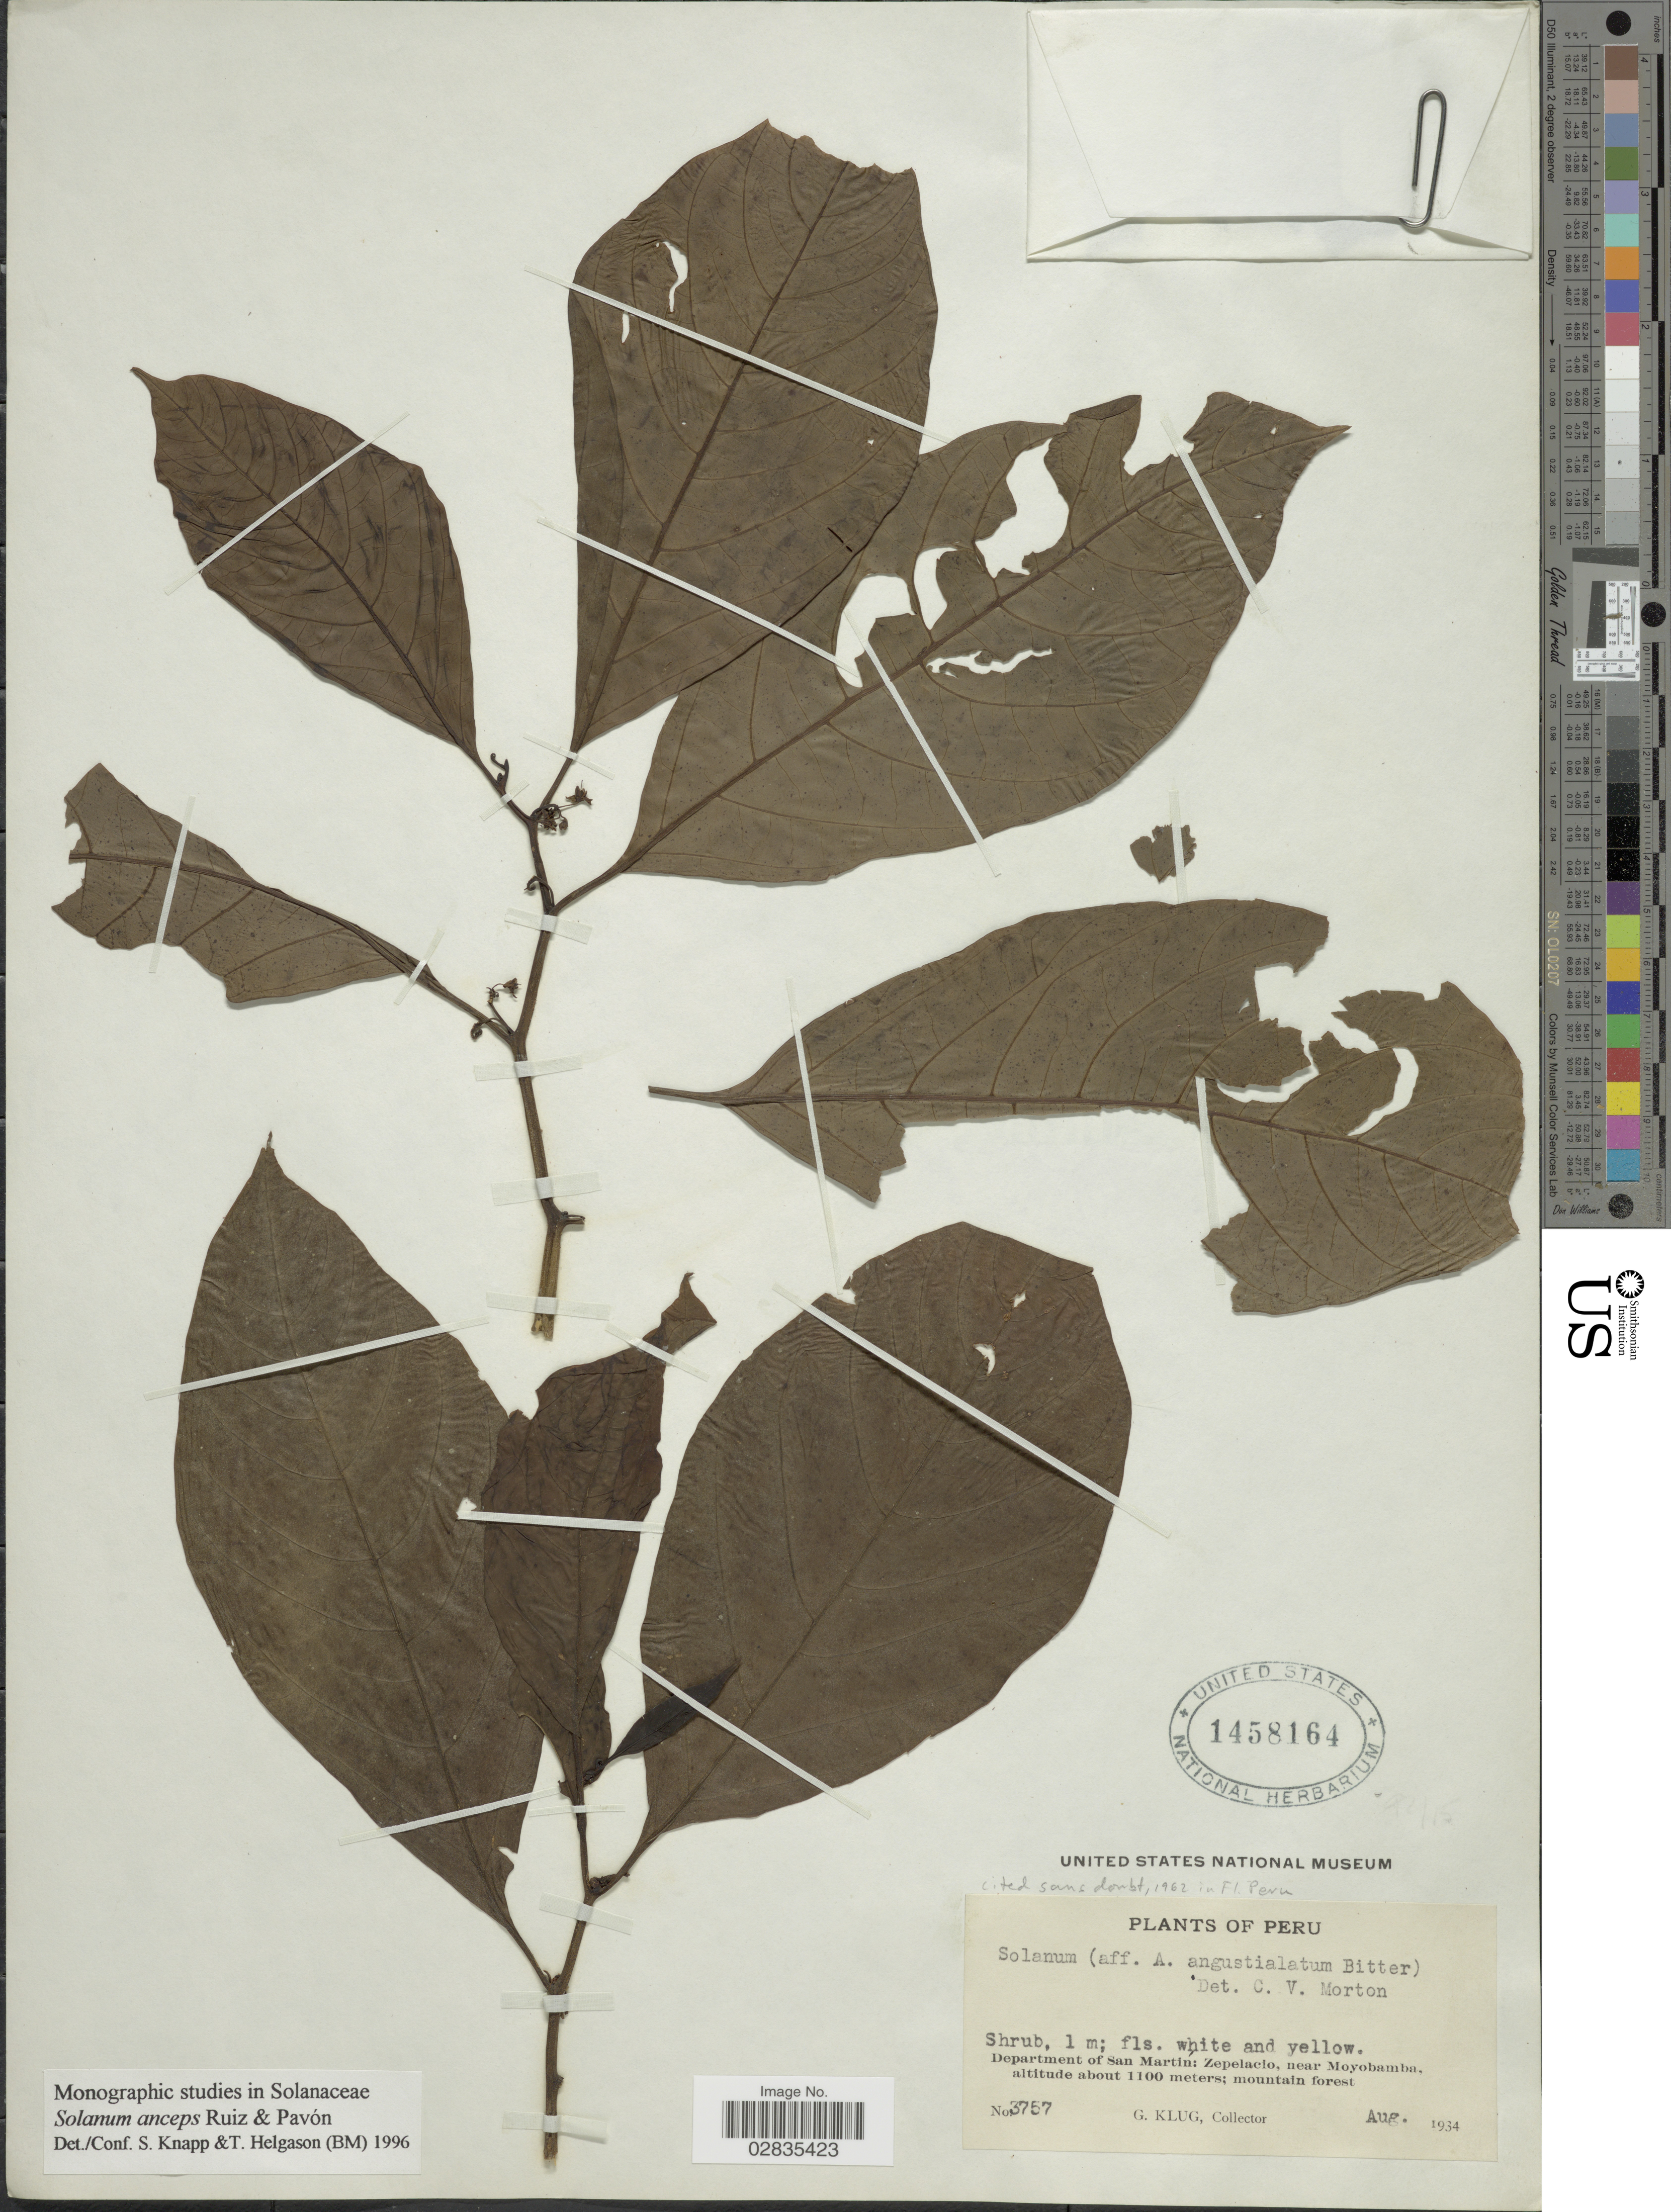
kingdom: Plantae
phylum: Tracheophyta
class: Magnoliopsida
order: Solanales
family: Solanaceae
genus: Solanum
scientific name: Solanum anceps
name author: Ruiz & Pav.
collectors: G. Klug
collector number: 3757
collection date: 1934-08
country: Peru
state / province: San Martín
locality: Department of San Martin: Zepelacio, near Moyobamba.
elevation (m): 1100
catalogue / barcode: US 1458164